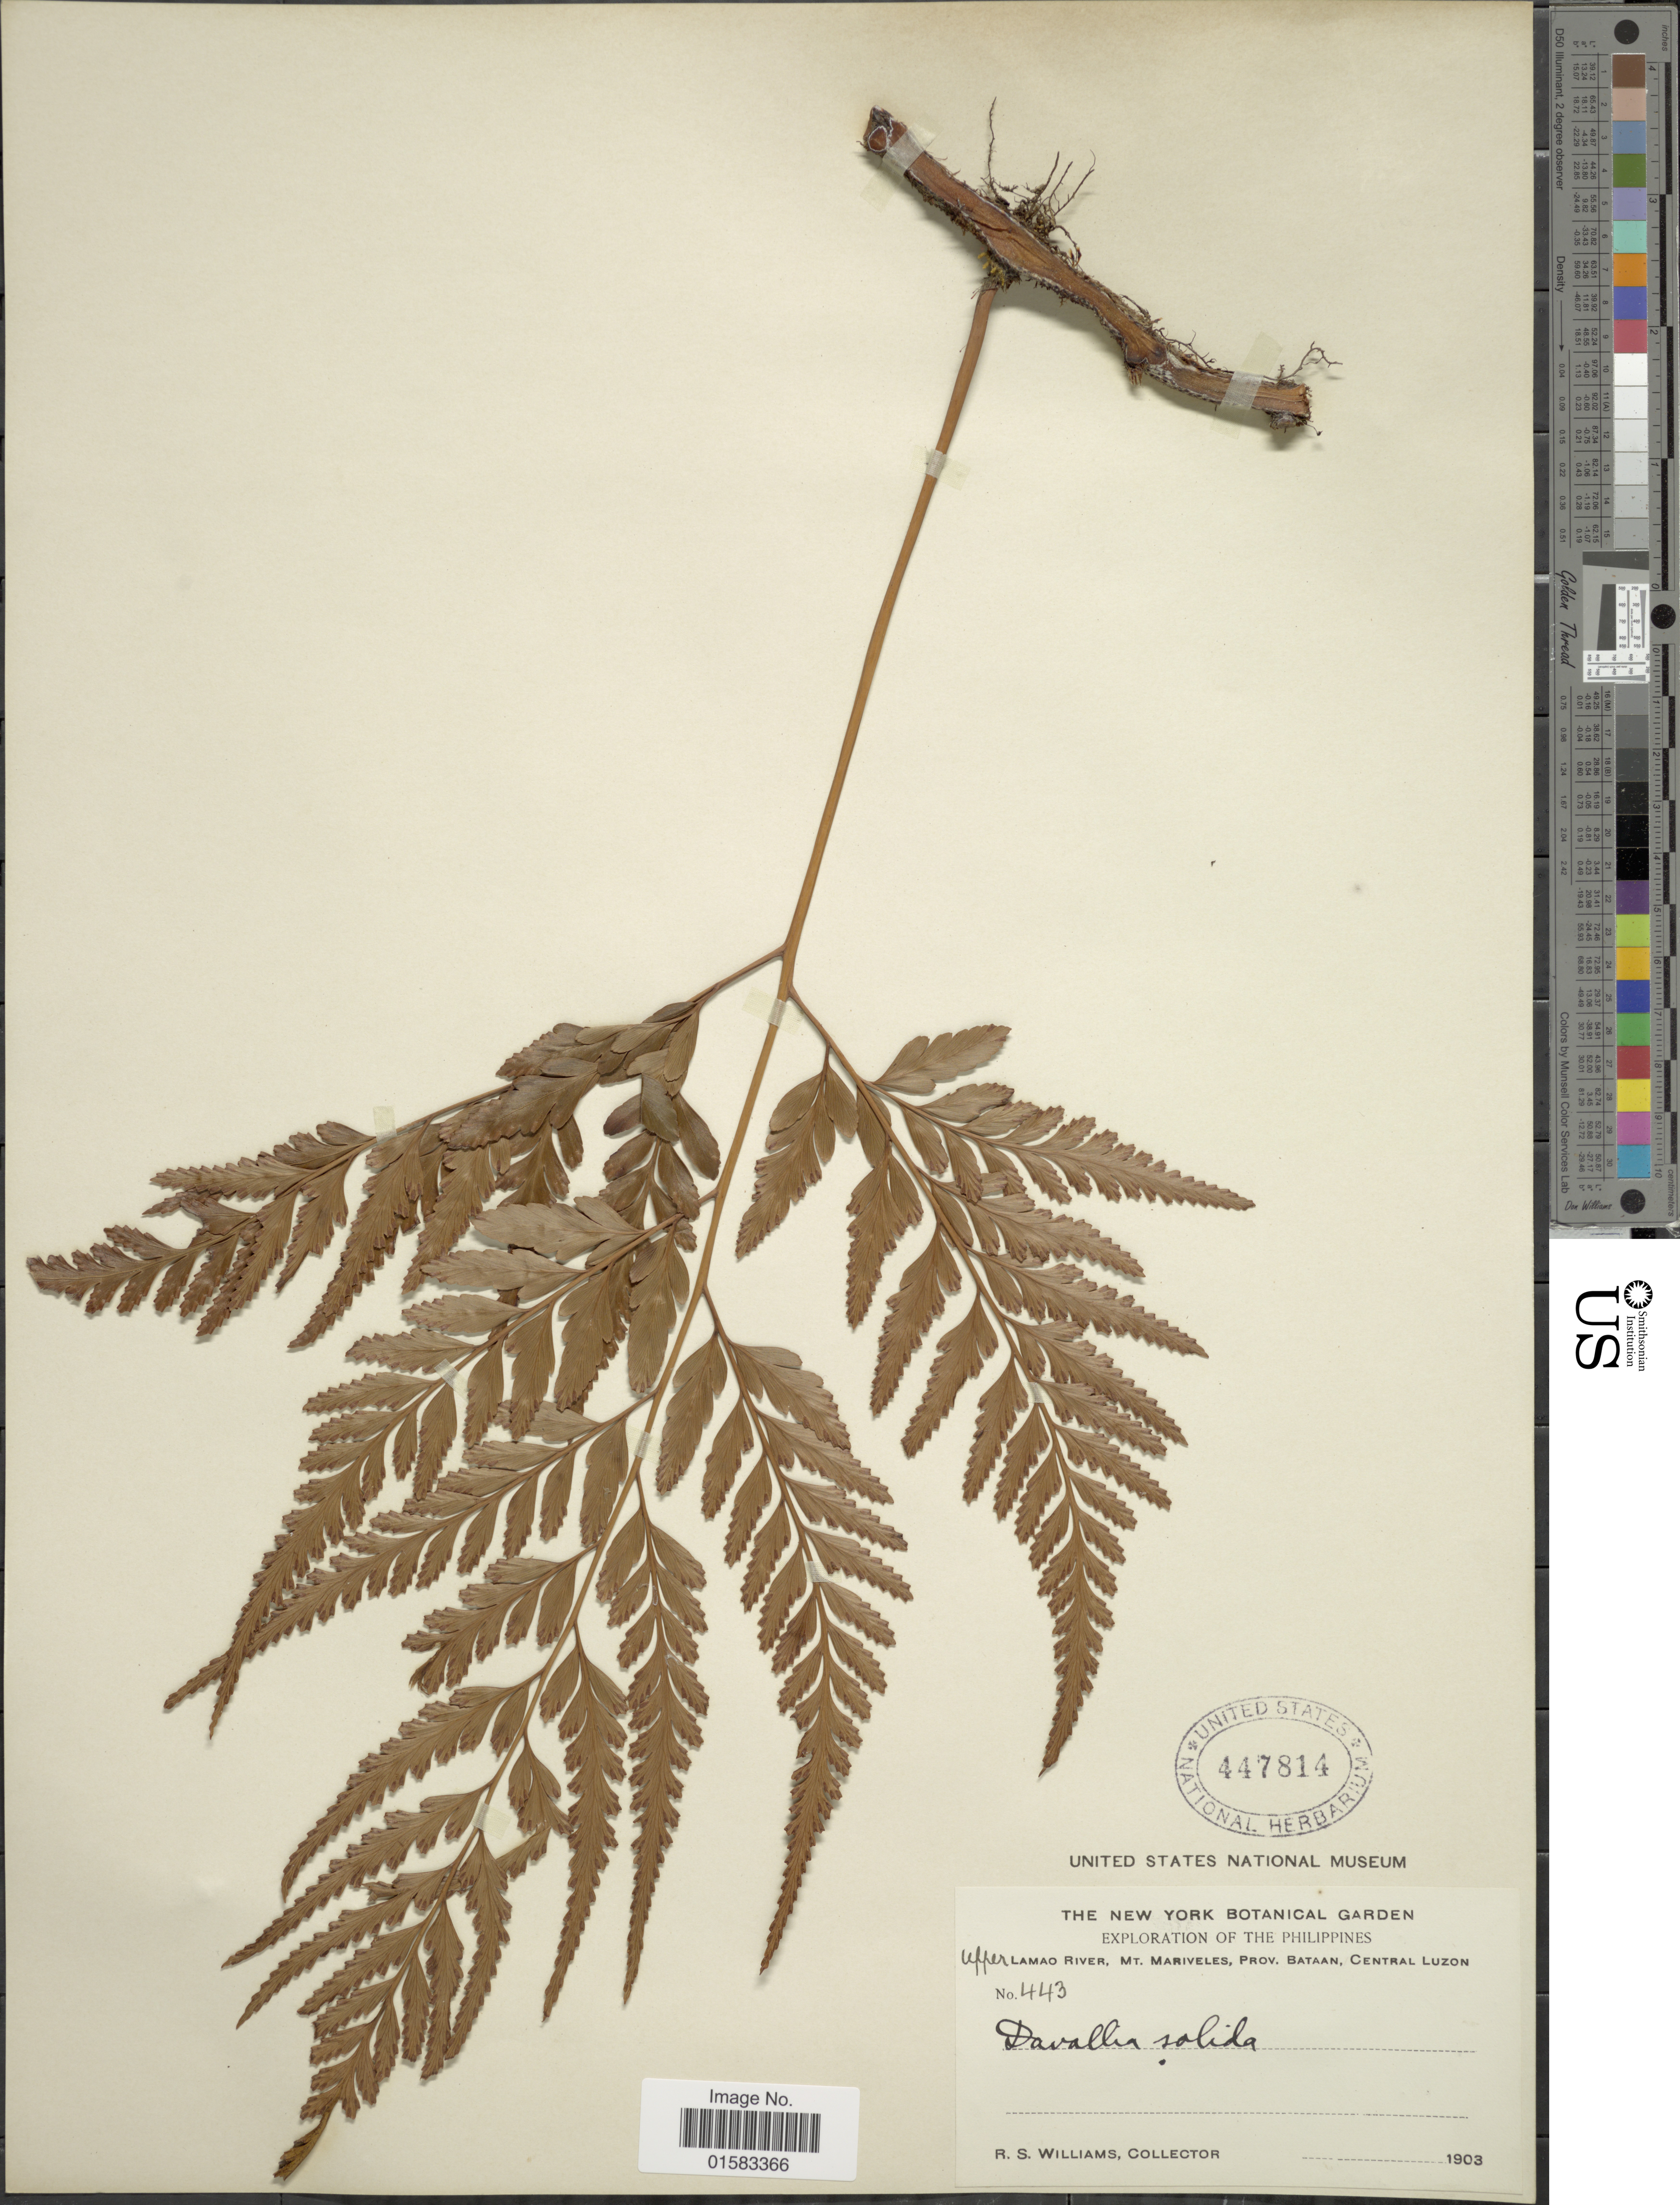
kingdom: Plantae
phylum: Tracheophyta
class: Polypodiopsida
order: Polypodiales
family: Davalliaceae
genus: Davallia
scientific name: Davallia solida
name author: (G. Forst.) Sw.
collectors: R. S. Williams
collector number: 443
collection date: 1903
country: Philippines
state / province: Central Luzon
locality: Upper Lamao River, Mt. Mariveles, Prov. Bataan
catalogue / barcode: US 447814